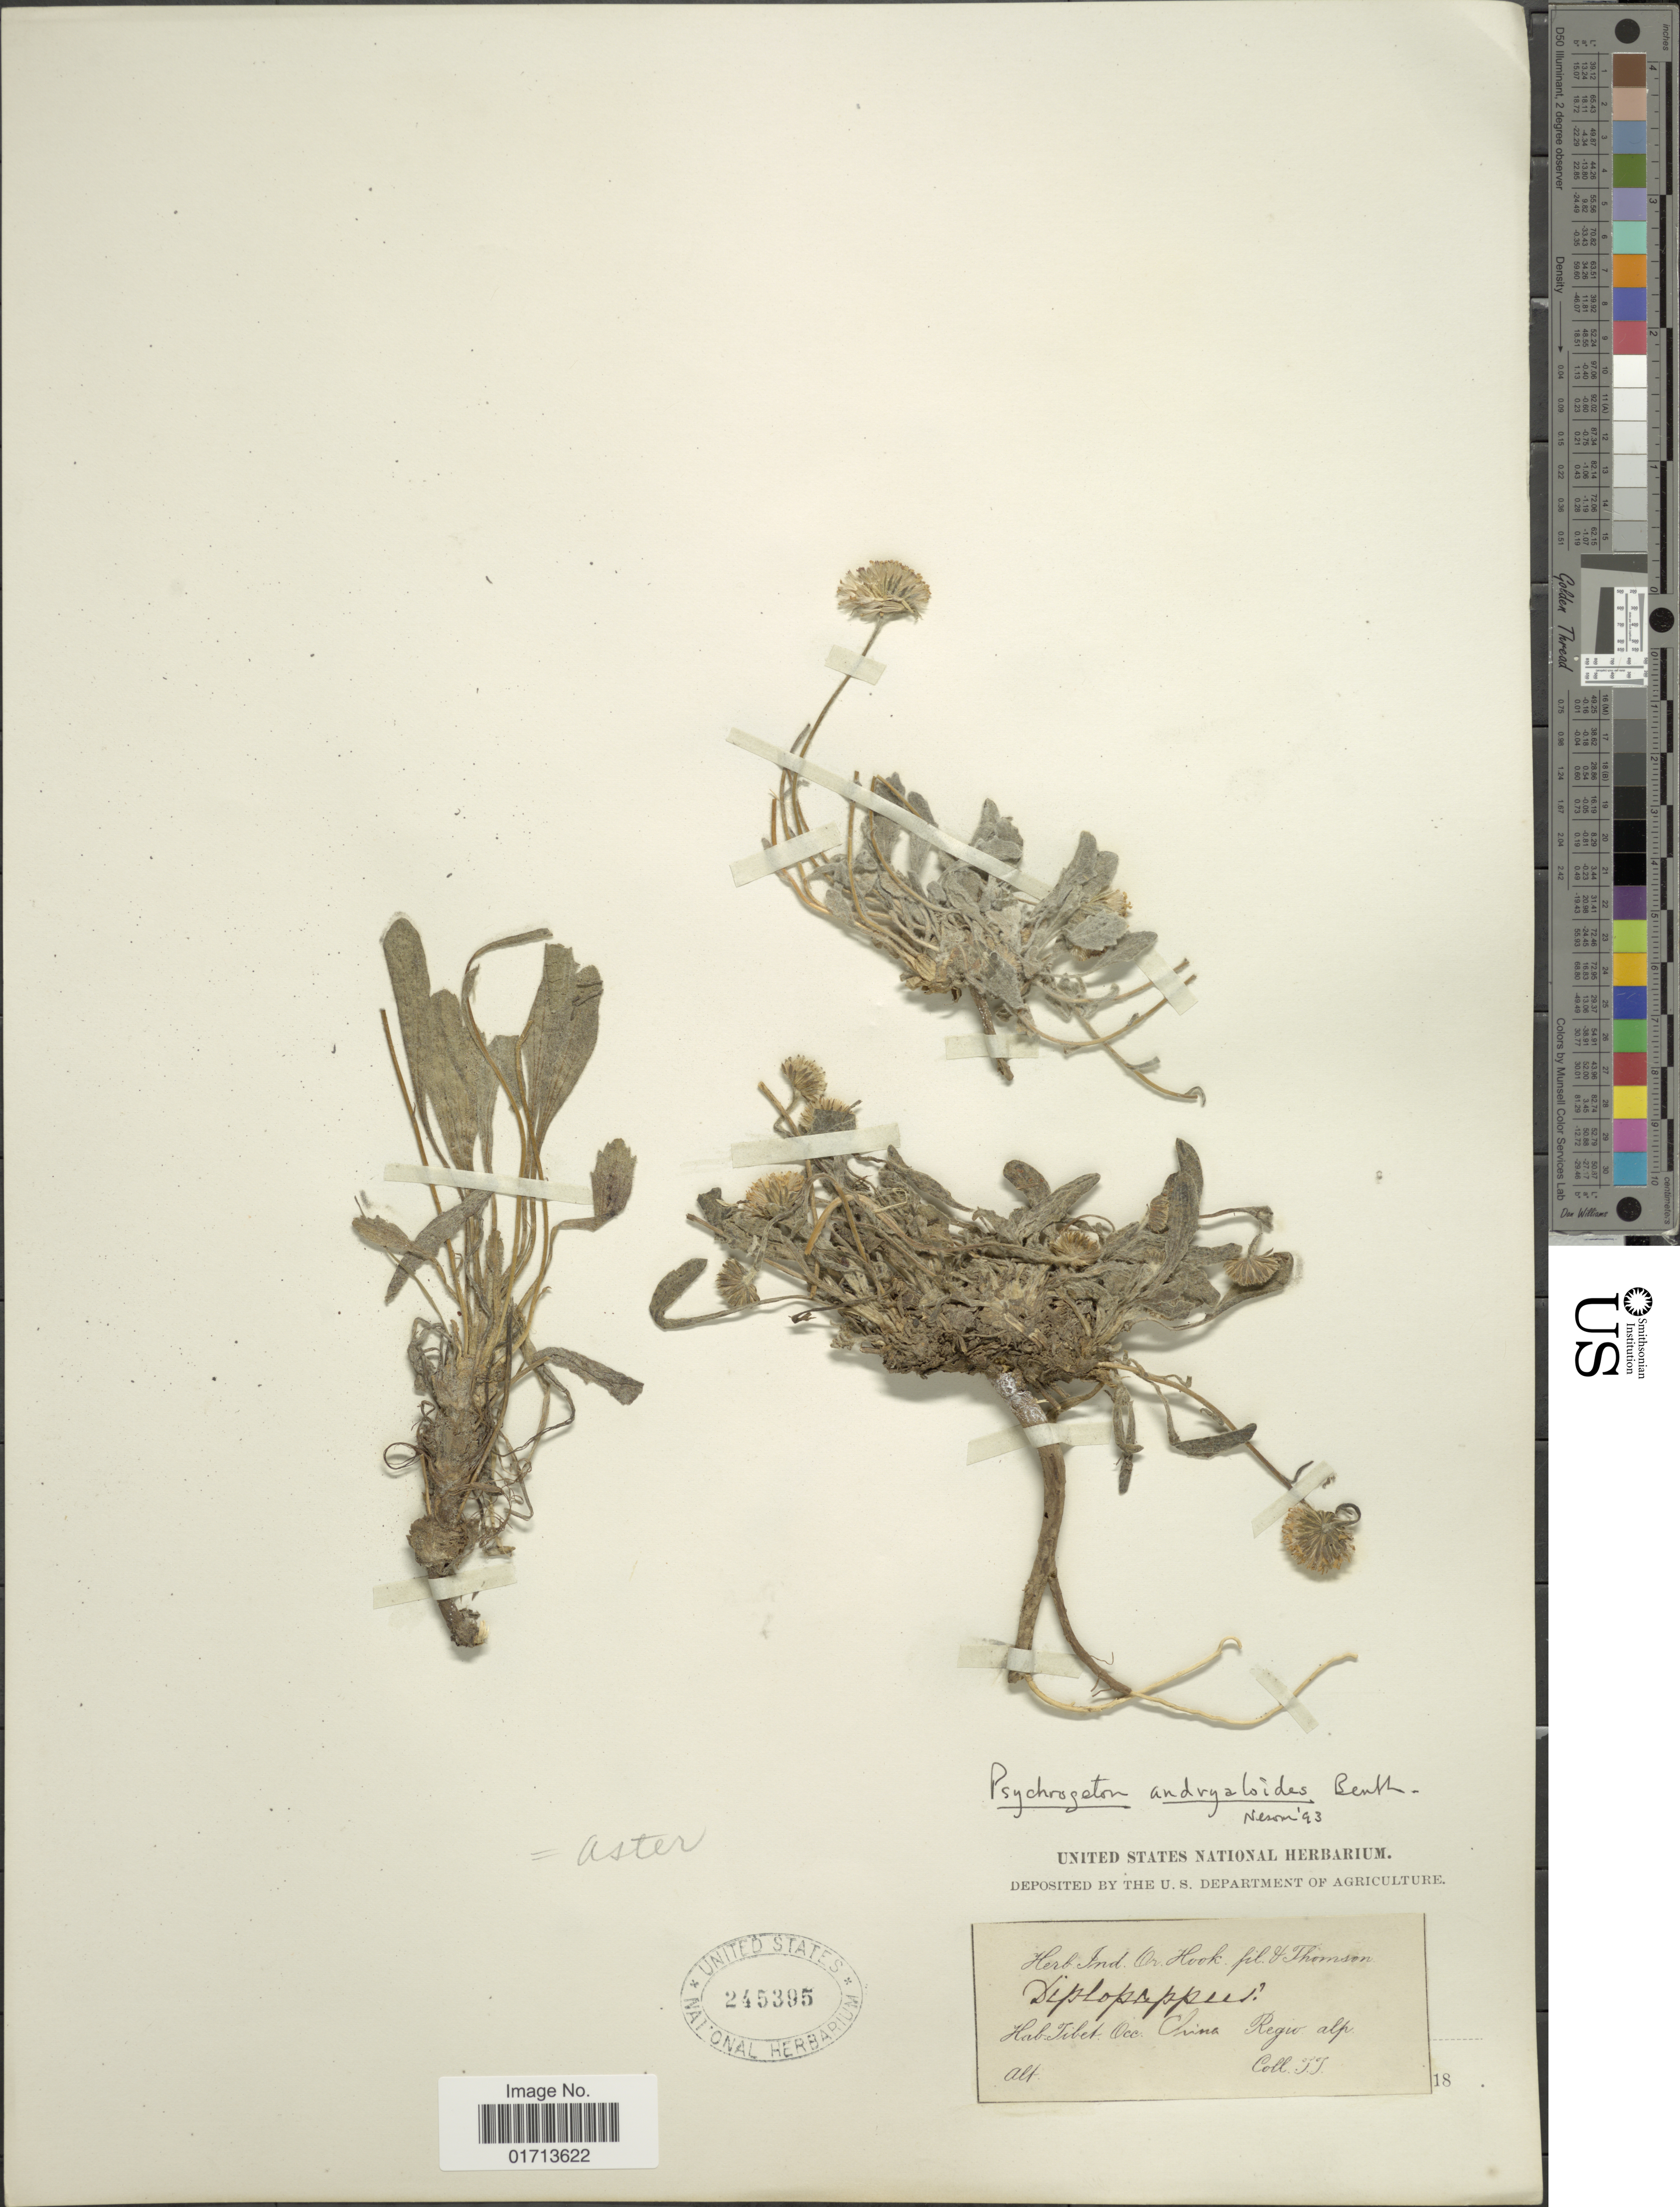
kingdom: Plantae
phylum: Tracheophyta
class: Magnoliopsida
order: Asterales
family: Asteraceae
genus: Psychrogeton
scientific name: Psychrogeton andryaloides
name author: (DC.) Novopokr. ex Krasch.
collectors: T. Thomson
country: China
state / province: Xizang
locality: Tibet Occ. China, Regio Alp.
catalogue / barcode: US 245395